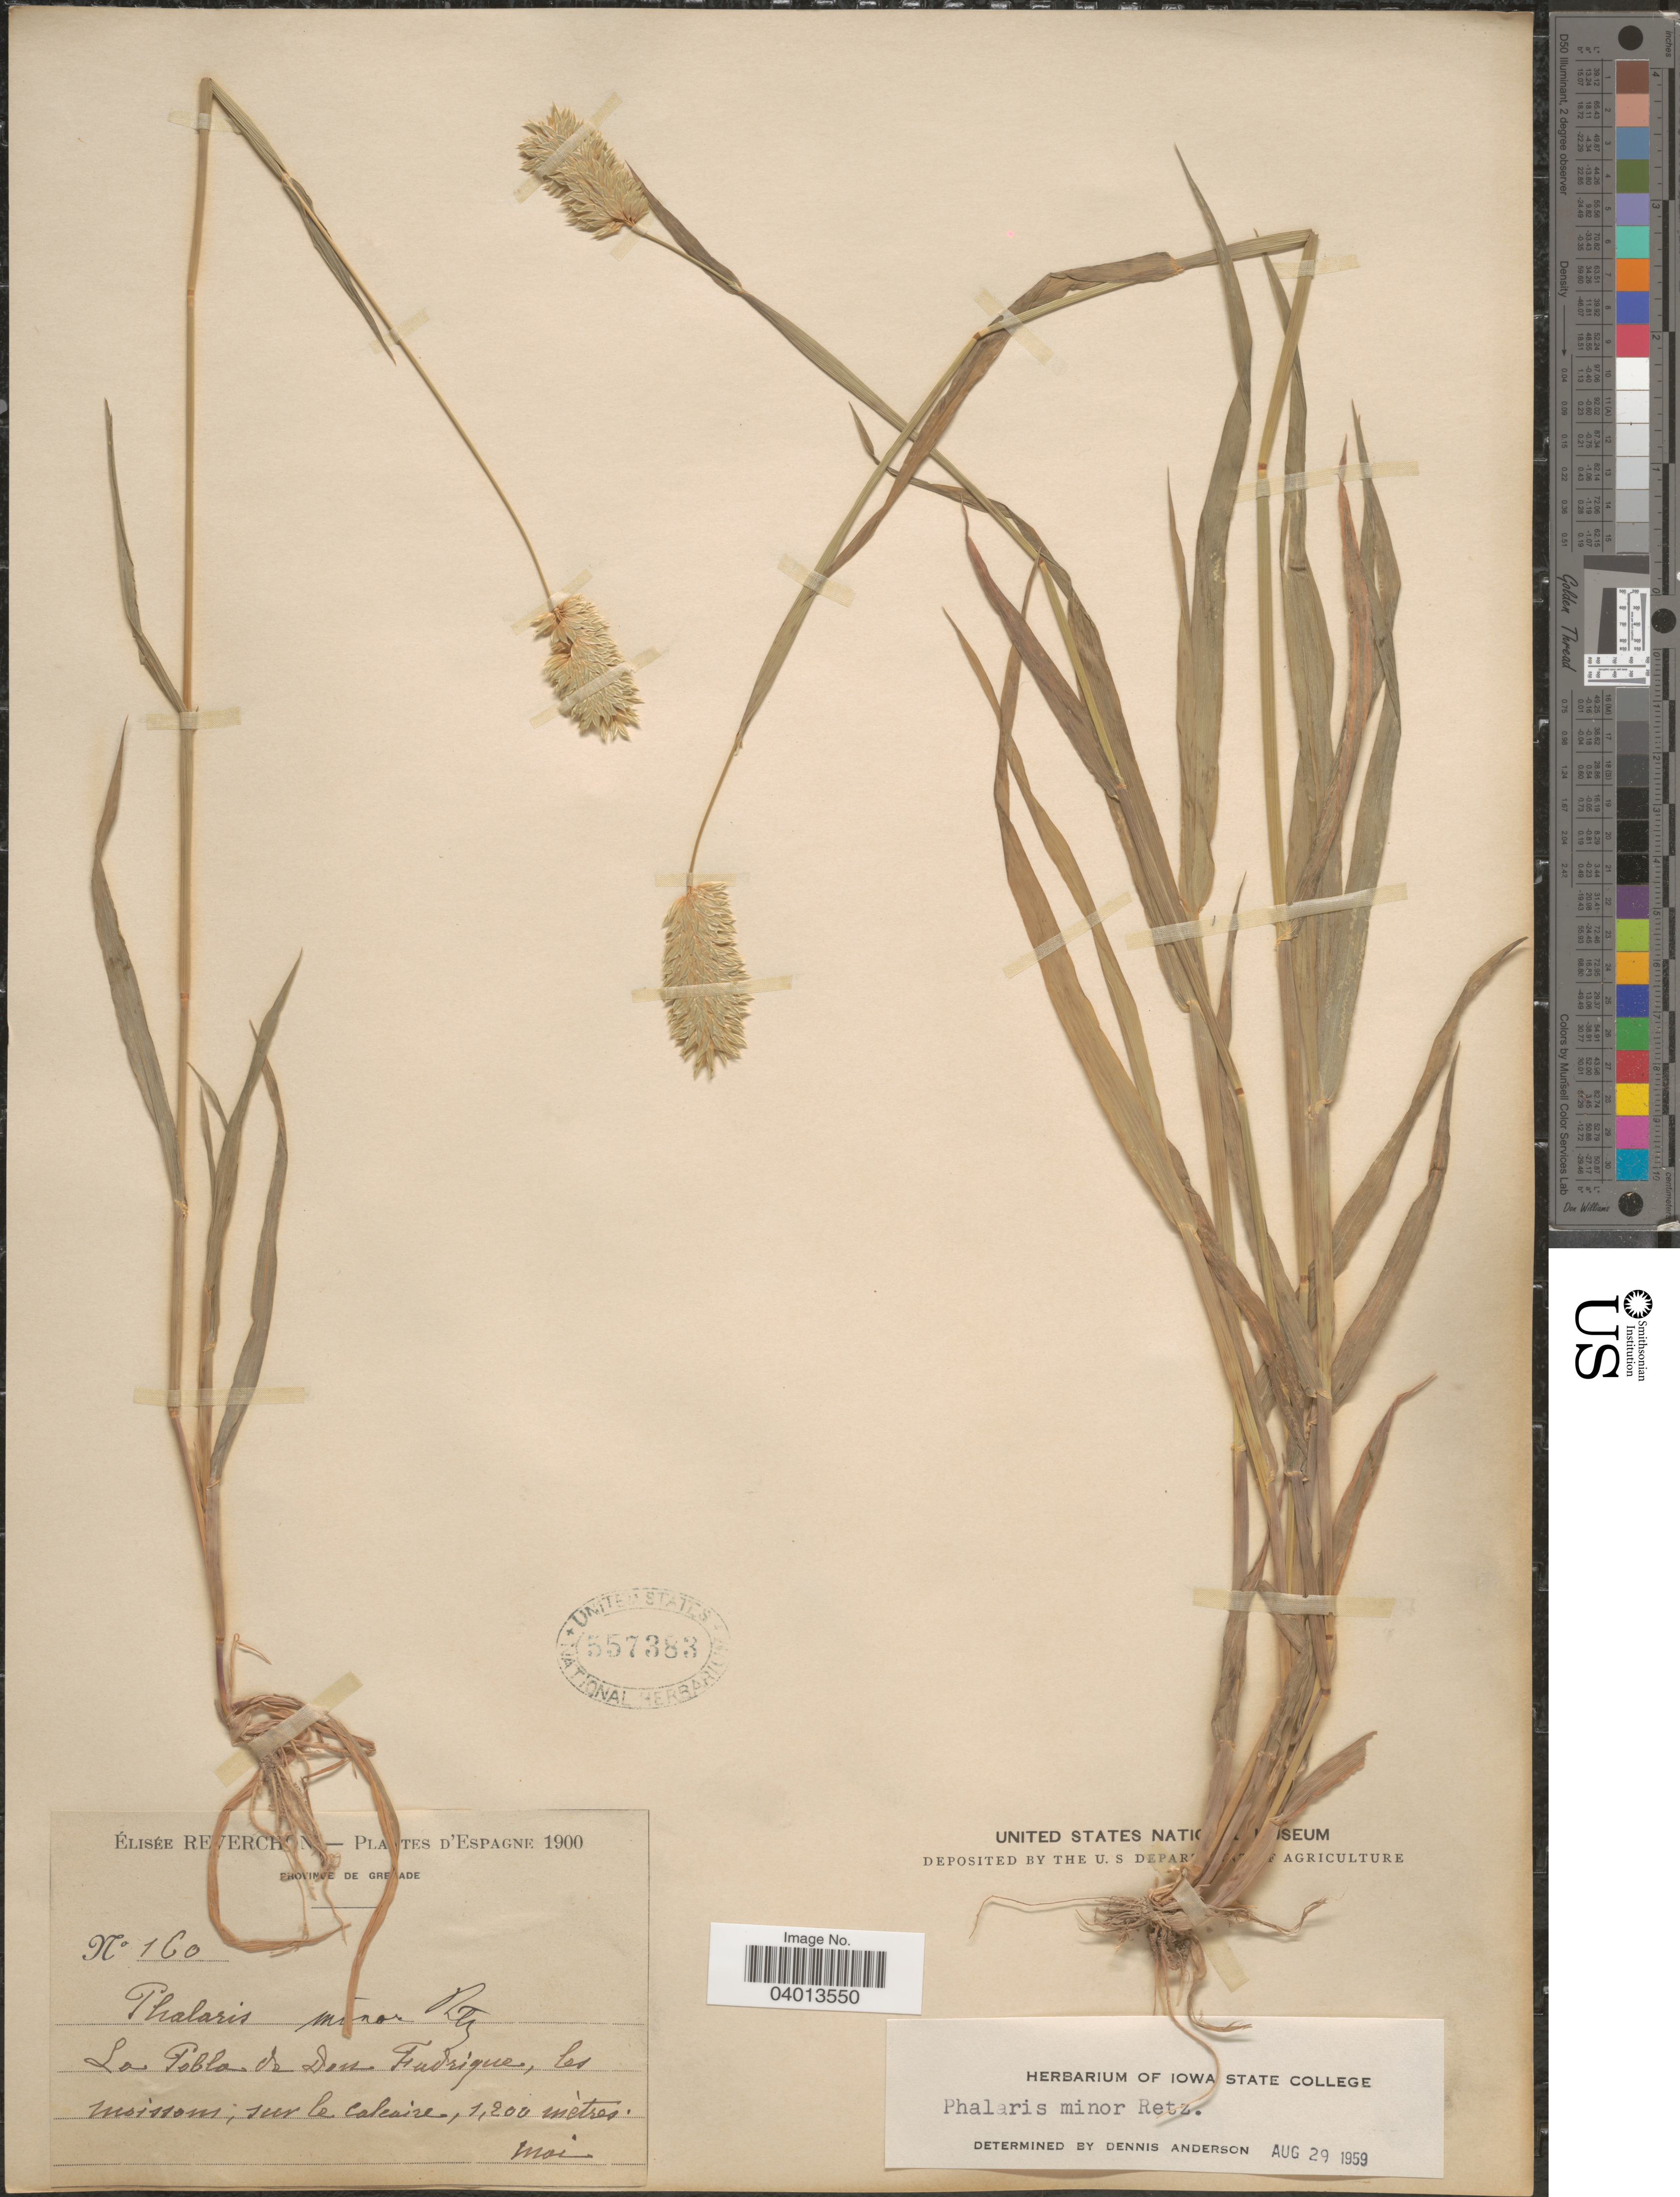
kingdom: Plantae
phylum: Tracheophyta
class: Liliopsida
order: Poales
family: Poaceae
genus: Phalaris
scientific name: Phalaris minor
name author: Retz.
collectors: E. Reverchon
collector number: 160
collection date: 1900-05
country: Spain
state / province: Andalucia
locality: D'Espagne. Province de Grenade. La Pobla de Don. Fudrique, les moissons; sur le calcaire.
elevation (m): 1200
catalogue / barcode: US 557383